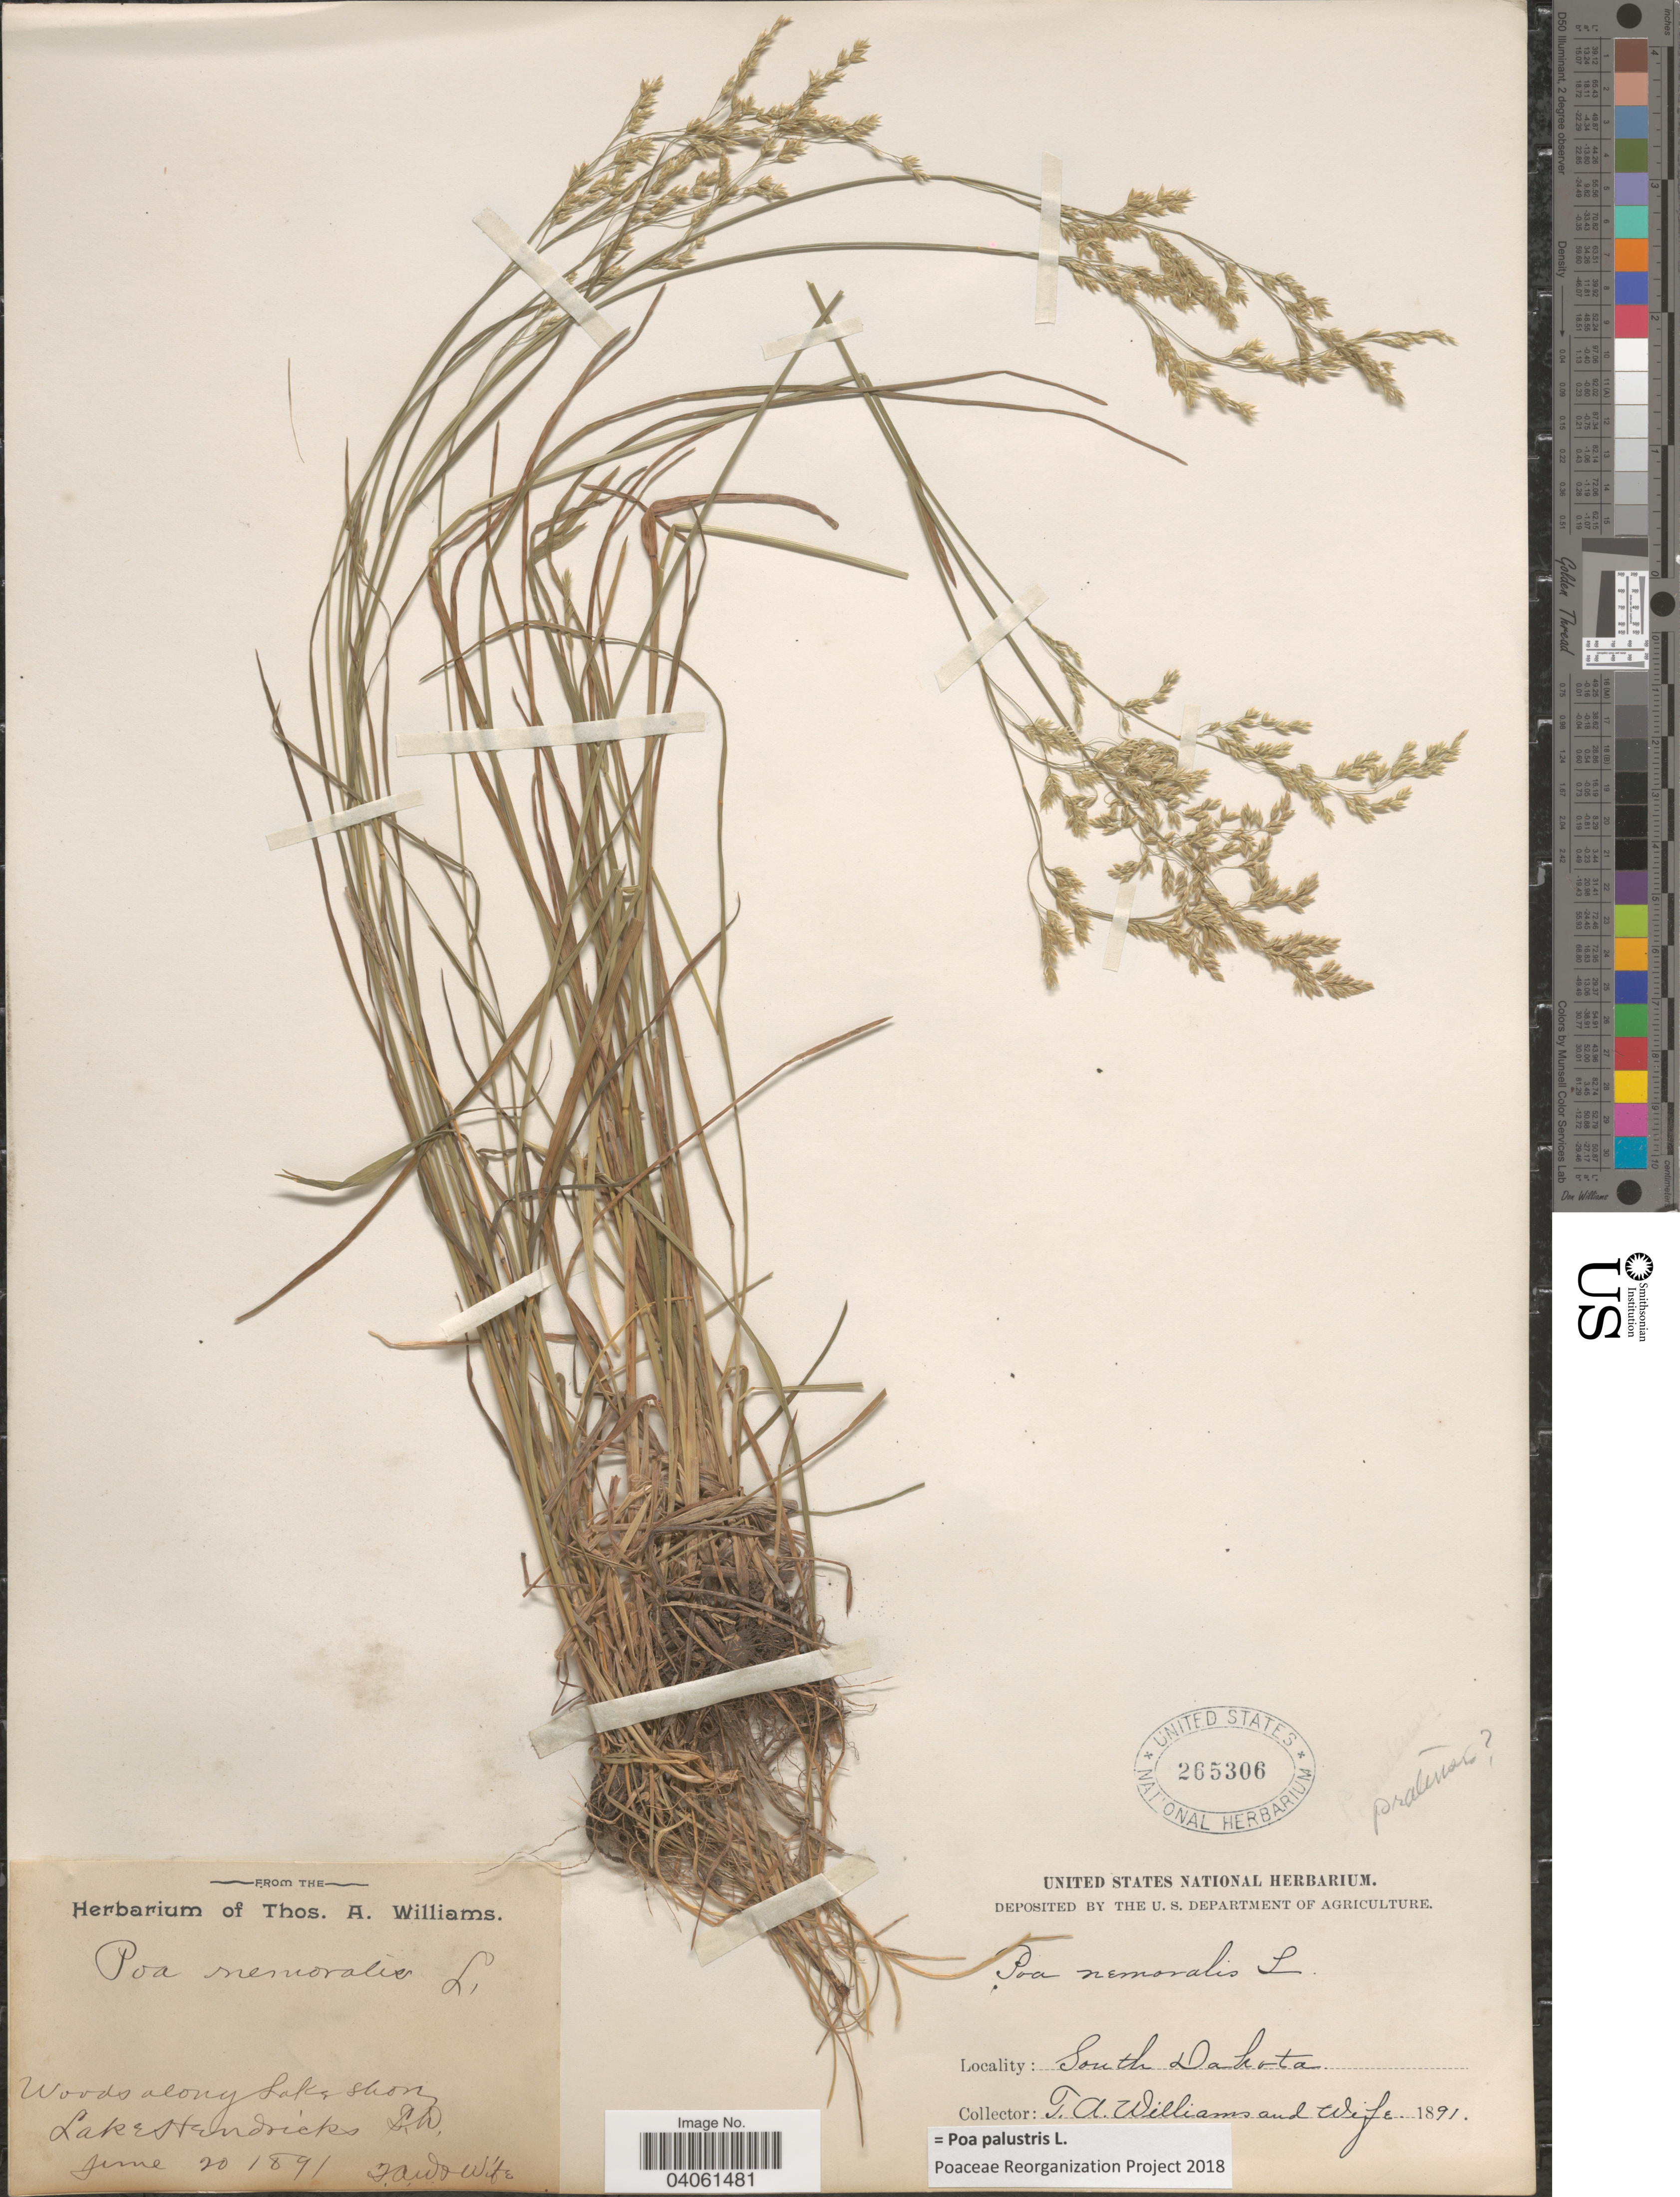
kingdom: Plantae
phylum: Tracheophyta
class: Liliopsida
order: Poales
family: Poaceae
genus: Poa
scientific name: Poa palustris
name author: L.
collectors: T. A. Williams & T. Williams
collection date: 1891-06-20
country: United States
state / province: South Dakota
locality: Woods along Lake shore. Lake Hendricks.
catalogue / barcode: US 265306